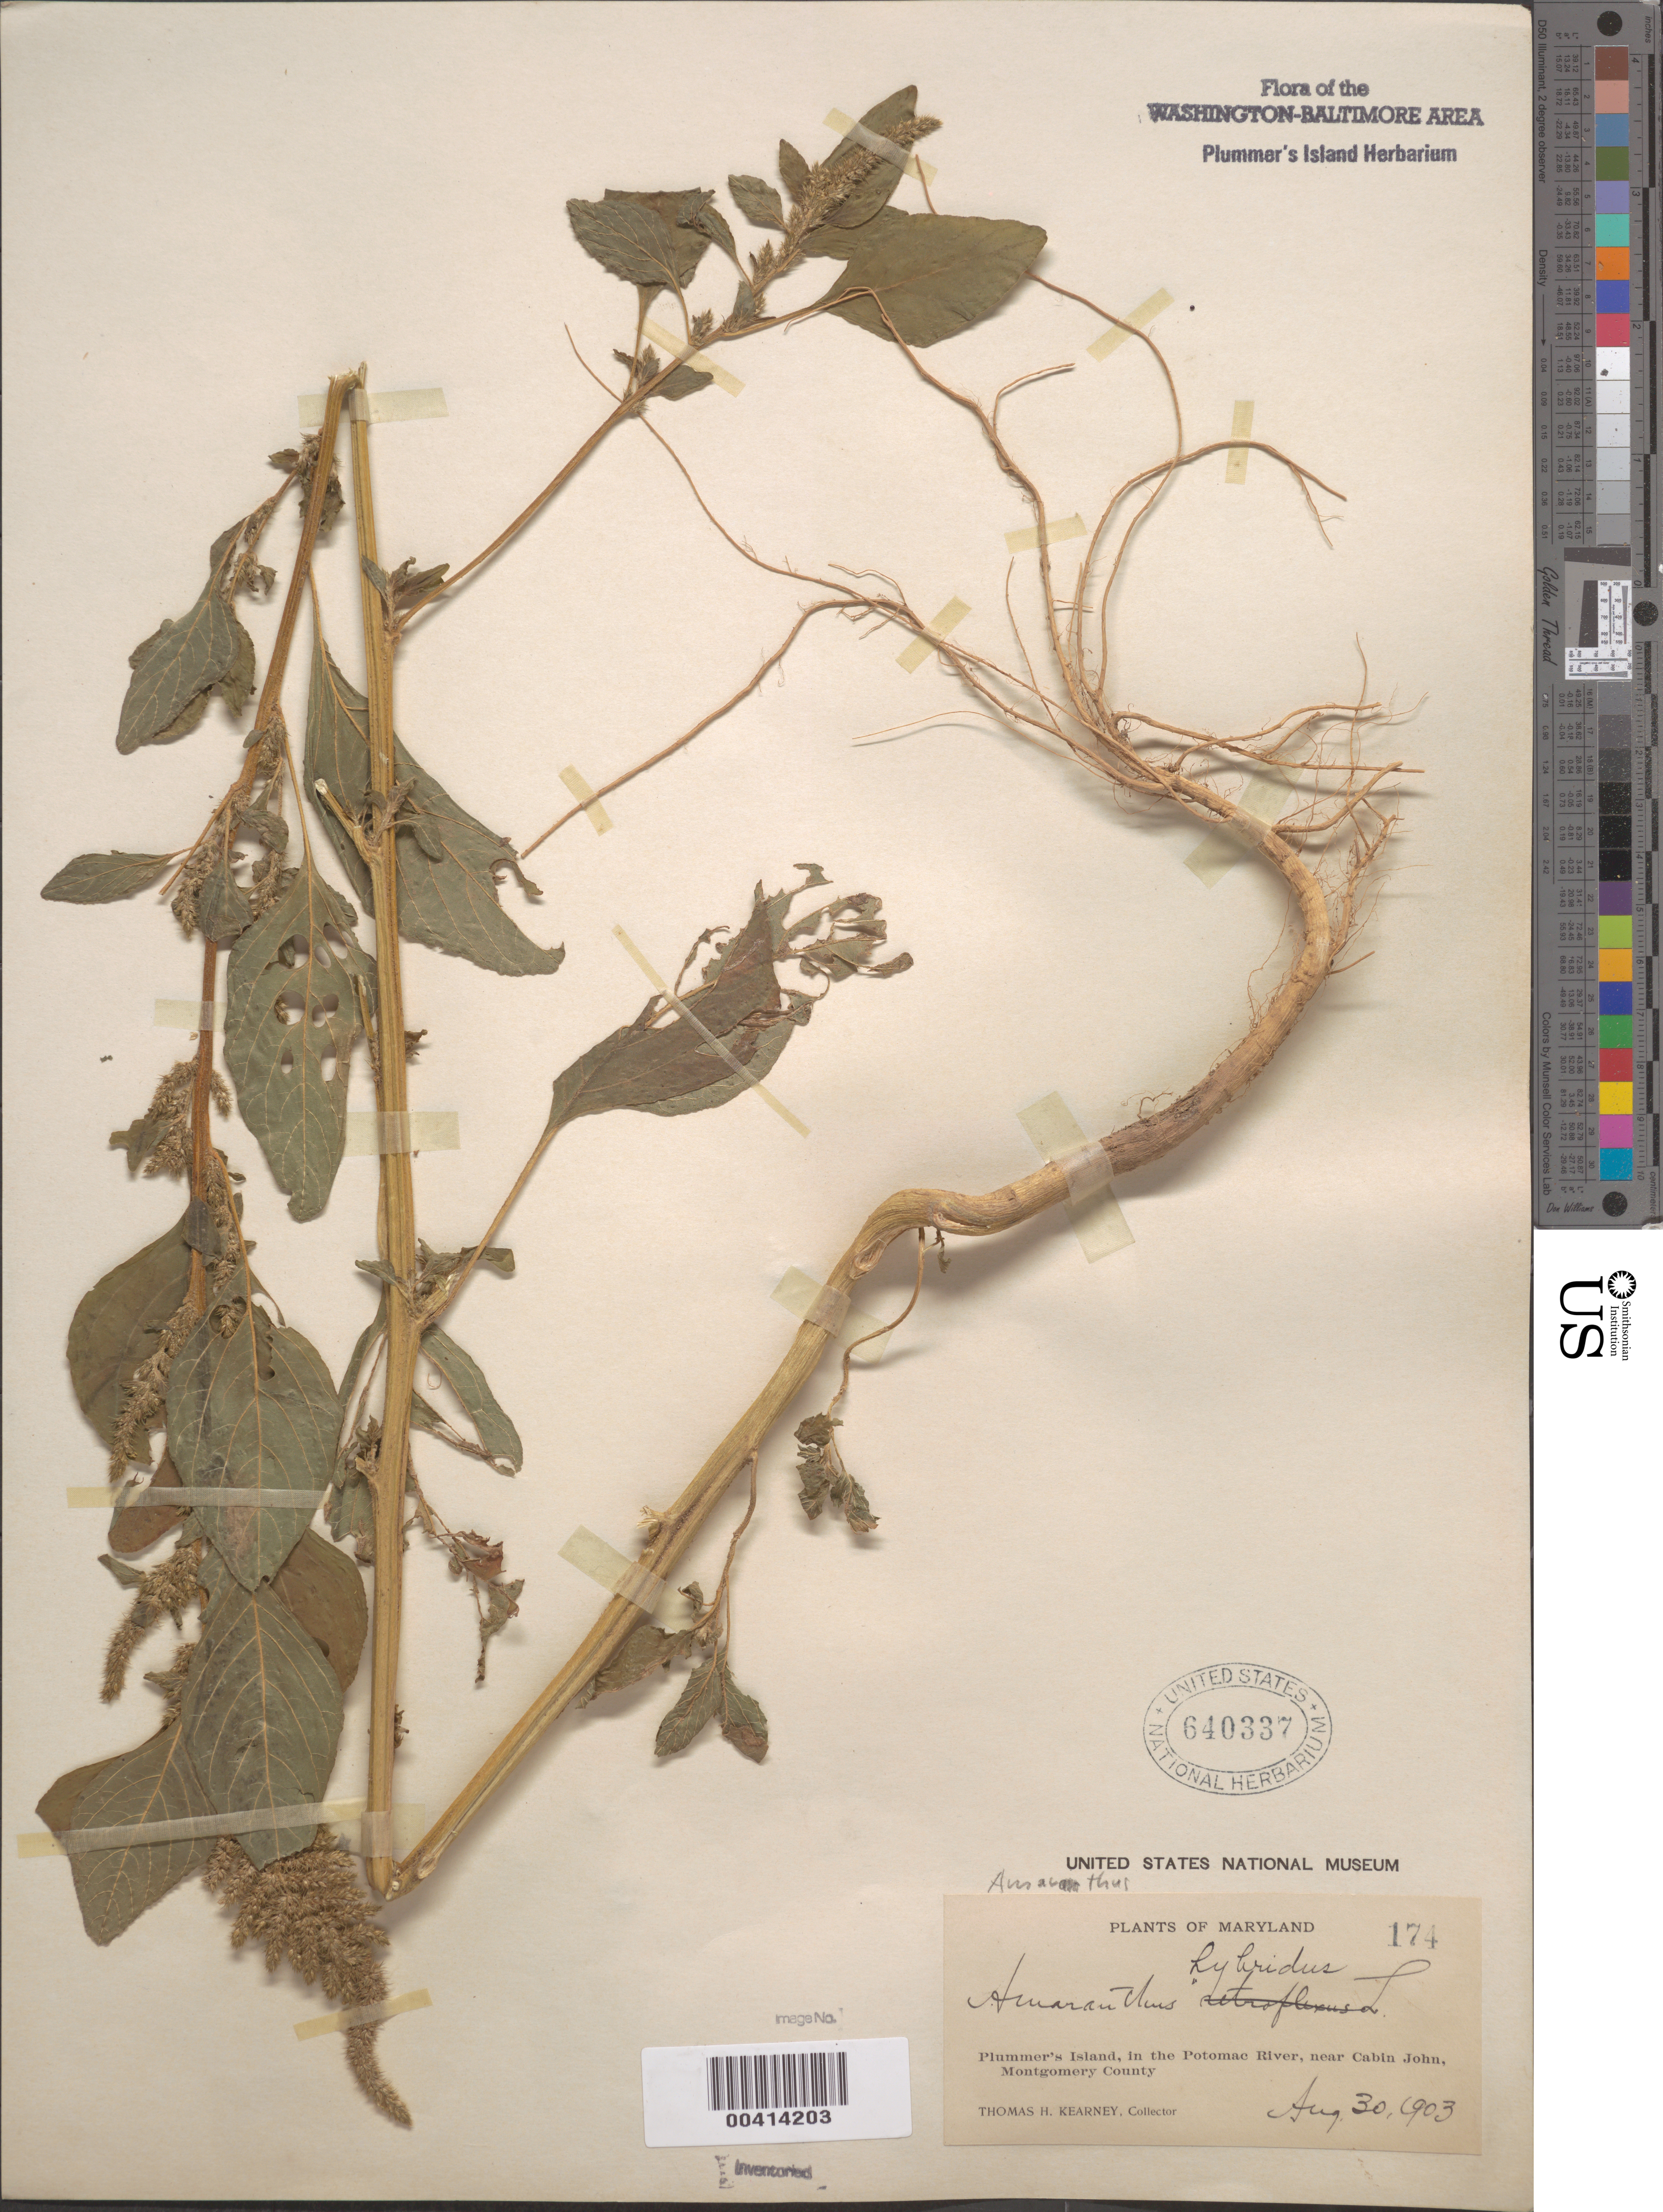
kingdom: Plantae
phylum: Tracheophyta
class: Magnoliopsida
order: Caryophyllales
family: Amaranthaceae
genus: Amaranthus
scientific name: Amaranthus hybridus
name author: L.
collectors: T. H. Kearney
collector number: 174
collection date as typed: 30 Aug 1903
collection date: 1903-08-30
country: United States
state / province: Maryland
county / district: Montgomery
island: Plummers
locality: Plummer's Island C. & O. Canal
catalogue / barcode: US 640337